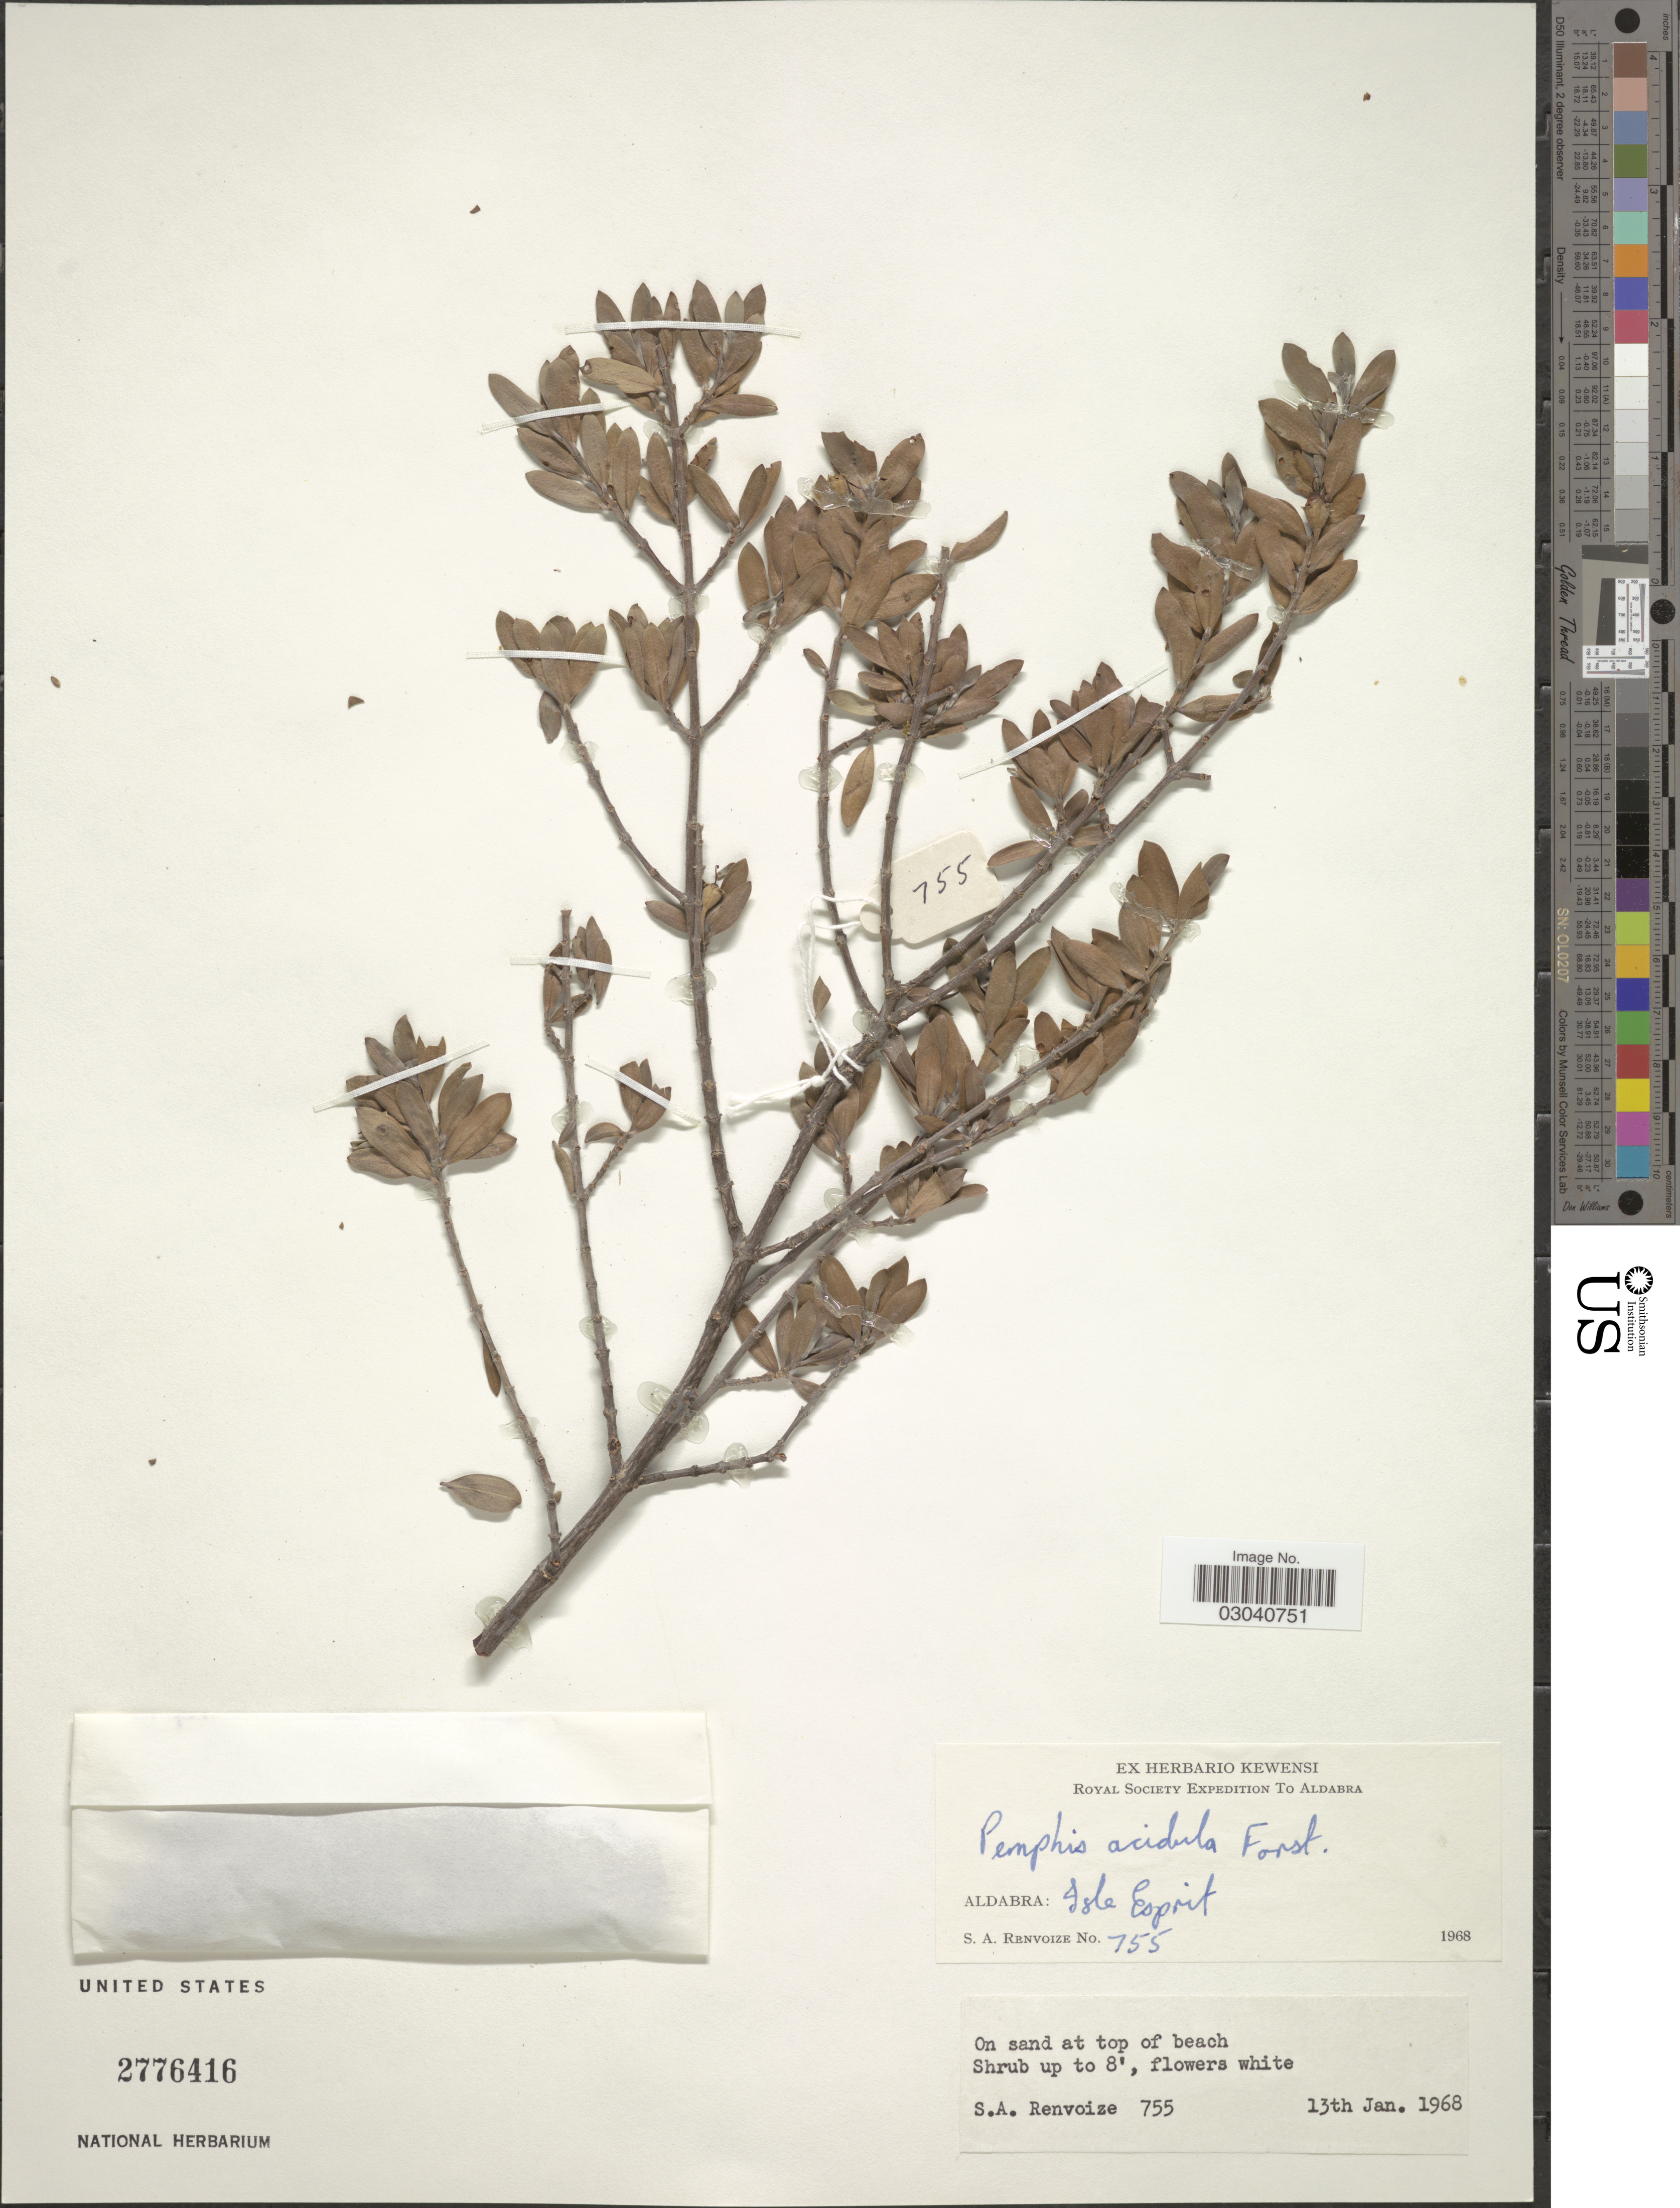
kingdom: Plantae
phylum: Tracheophyta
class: Magnoliopsida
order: Myrtales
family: Lythraceae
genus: Pemphis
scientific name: Pemphis acidula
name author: J.R. Forst. & G. Forst.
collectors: S. A. Renvoize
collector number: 755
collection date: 1968-01-13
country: Seychelles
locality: Aldabra: Isle Esprit.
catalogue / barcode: US 2776416